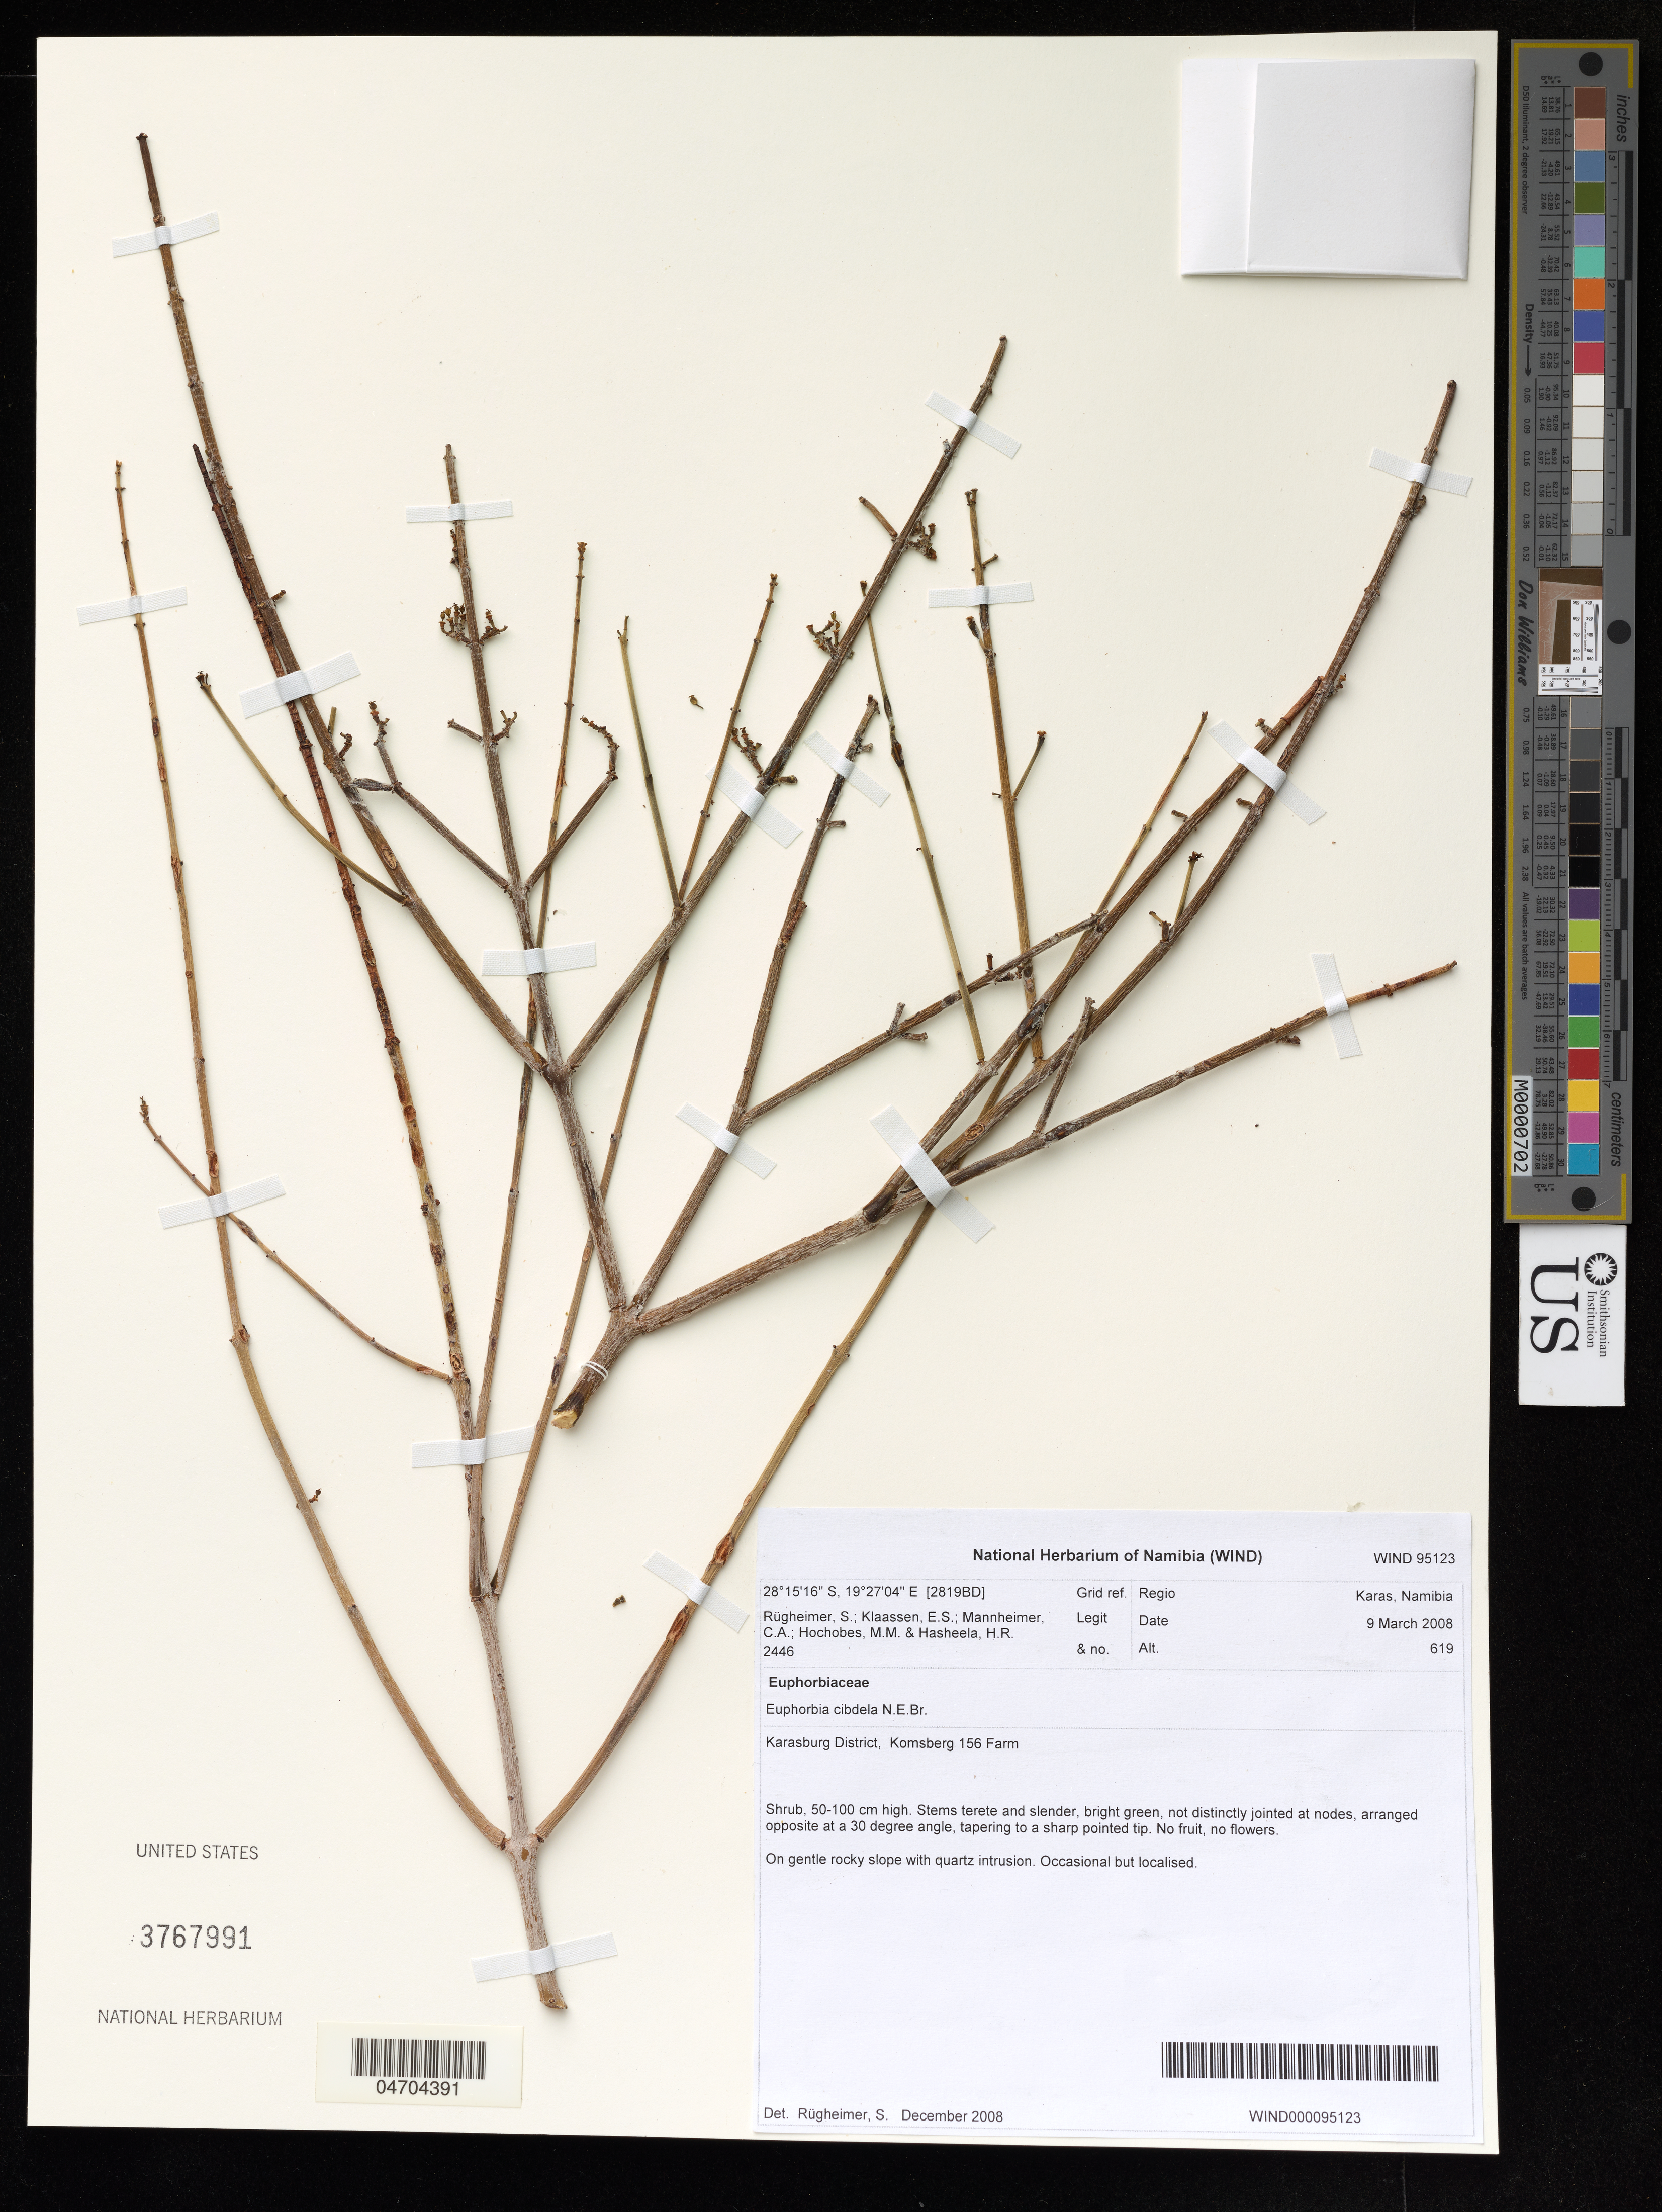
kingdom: Plantae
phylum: Tracheophyta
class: Magnoliopsida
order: Malpighiales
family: Euphorbiaceae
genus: Euphorbia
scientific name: Euphorbia cibdela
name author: N.E. Br.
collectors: S. Rugheimer, E. S. Klaassen & C. A. Mannheimer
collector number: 2446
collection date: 2008-03-09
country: Namibia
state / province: Karas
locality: Karasburg District, Komsberg 156 Farm.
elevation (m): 619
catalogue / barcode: US 3767991